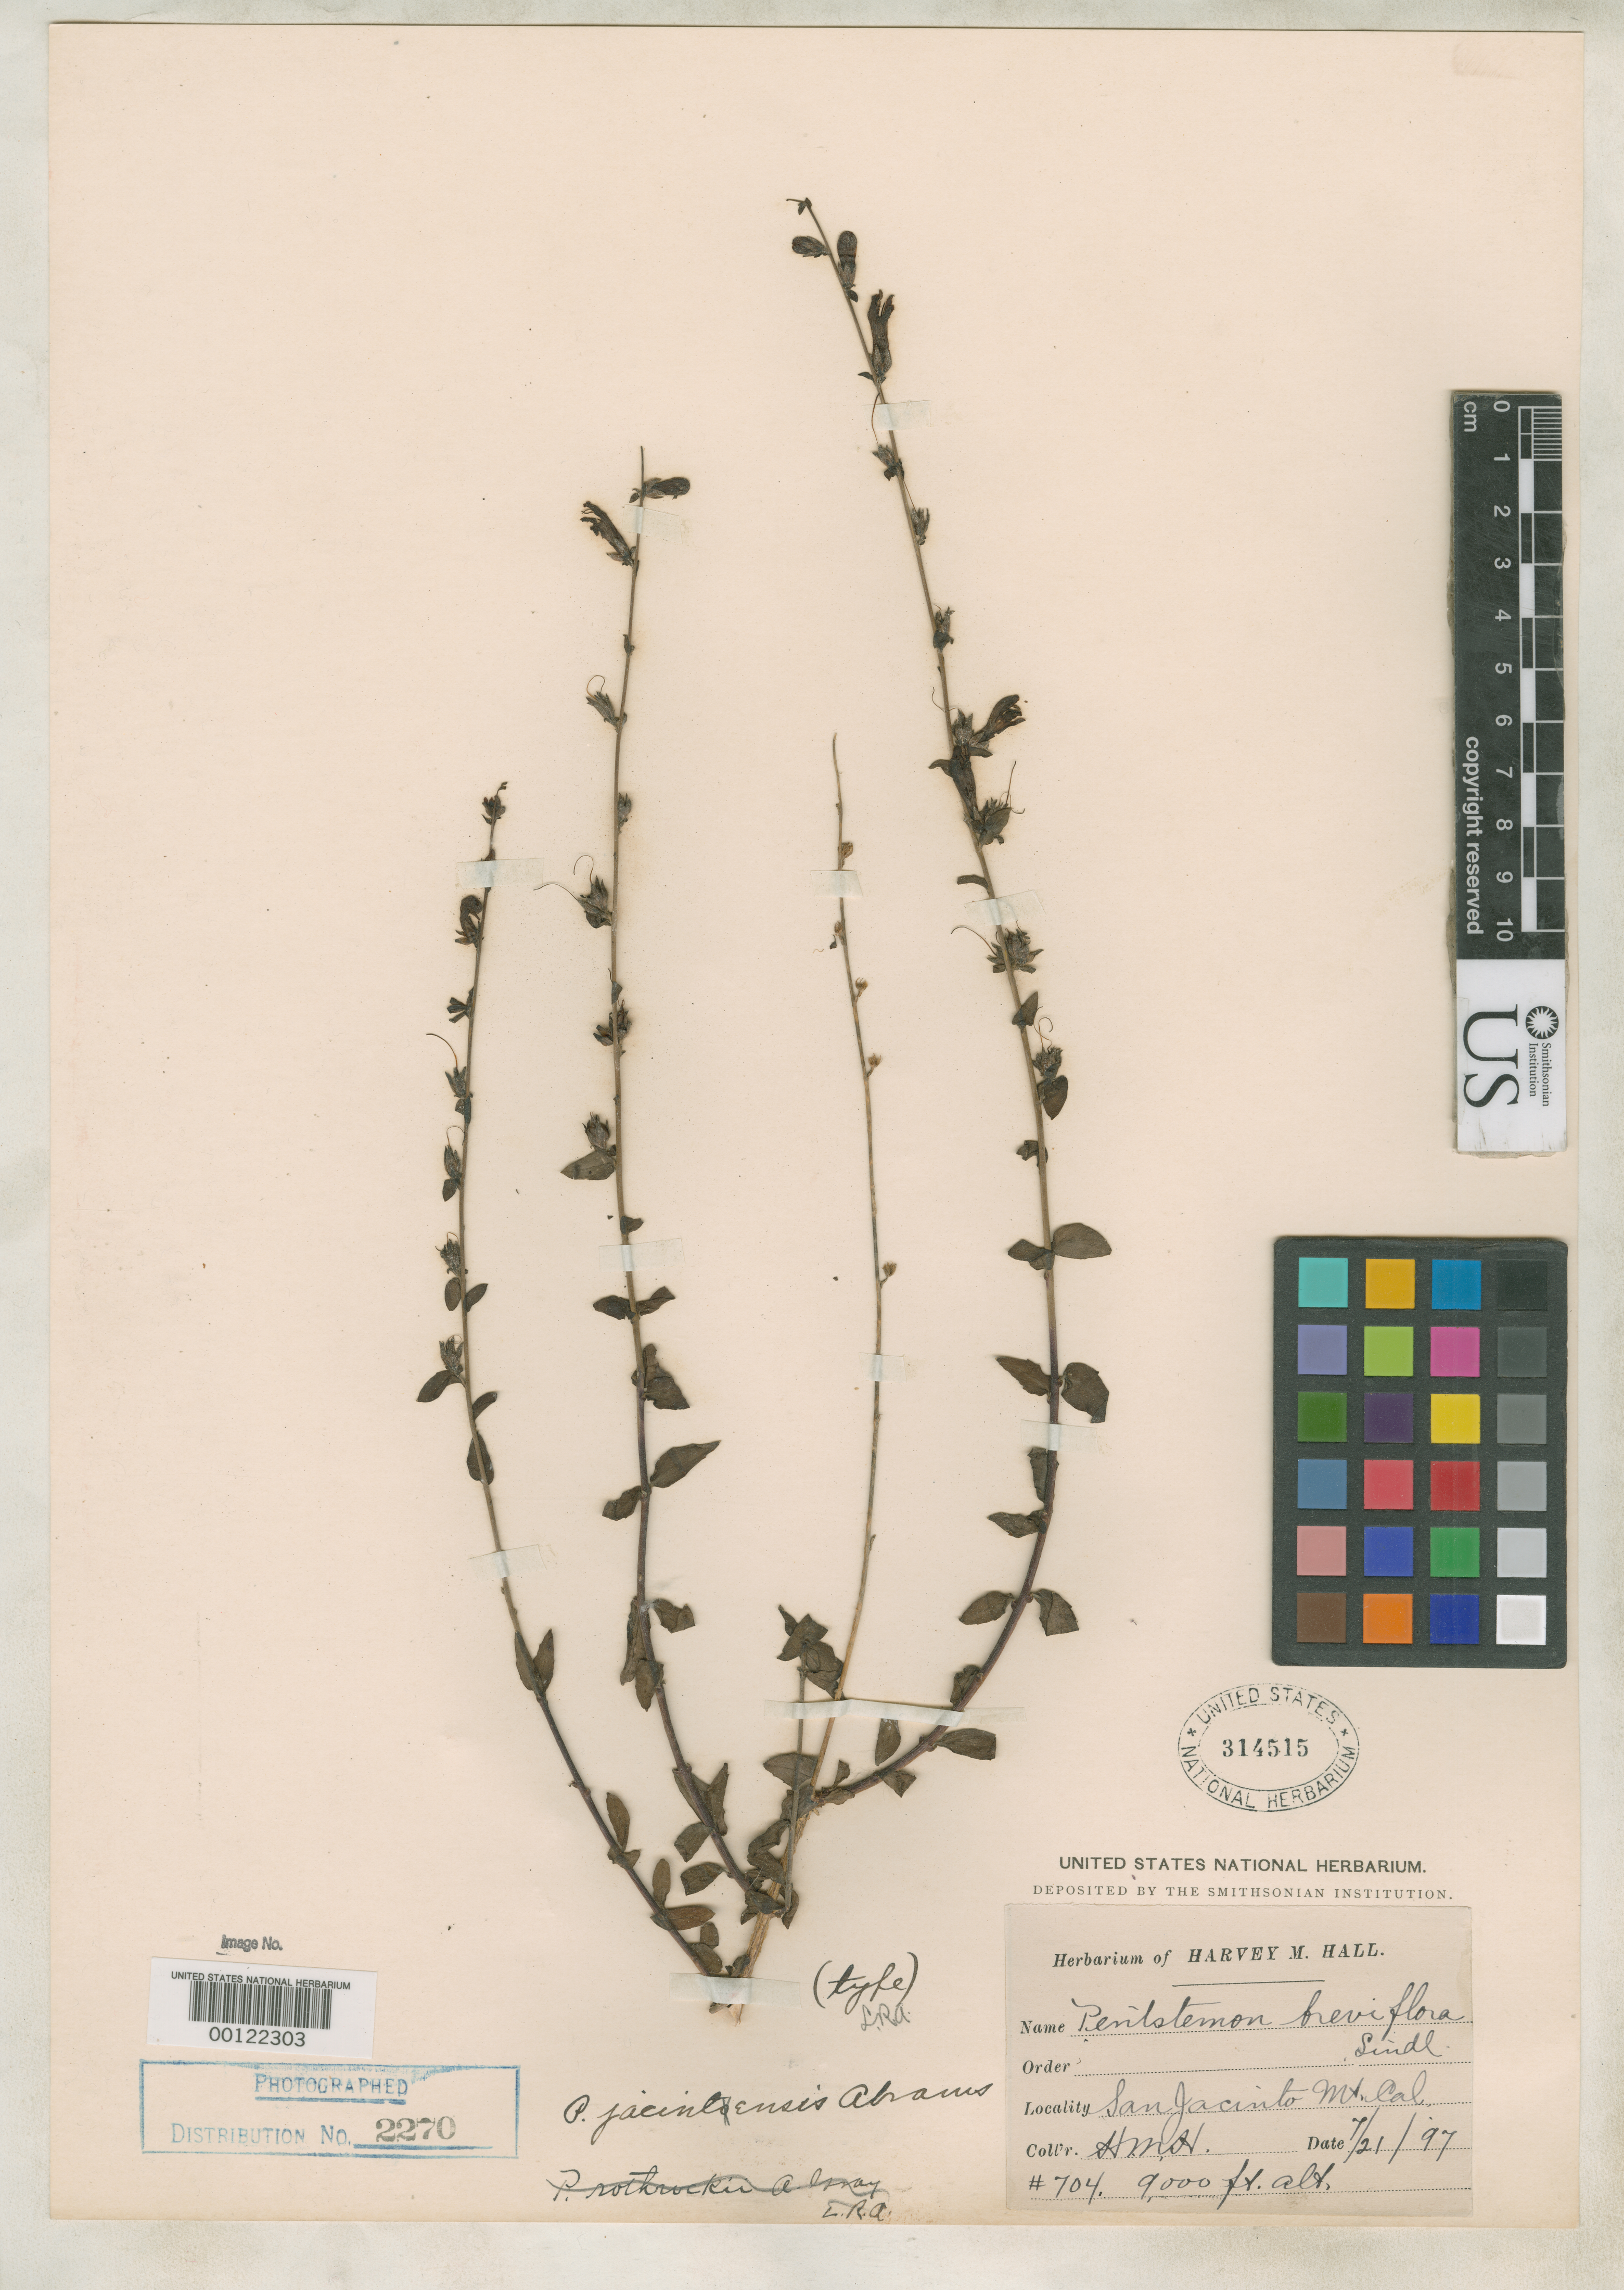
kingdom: Plantae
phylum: Tracheophyta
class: Magnoliopsida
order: Lamiales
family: Plantaginaceae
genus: Penstemon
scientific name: Penstemon jacintensis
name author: Abrams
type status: Holotype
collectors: H. Hare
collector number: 704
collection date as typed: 21 Jul 1897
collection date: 1897-07-21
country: United States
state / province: California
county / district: Riverside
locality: San Jacinto Mountain; alt. 9000 Ft.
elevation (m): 2743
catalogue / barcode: US 314515